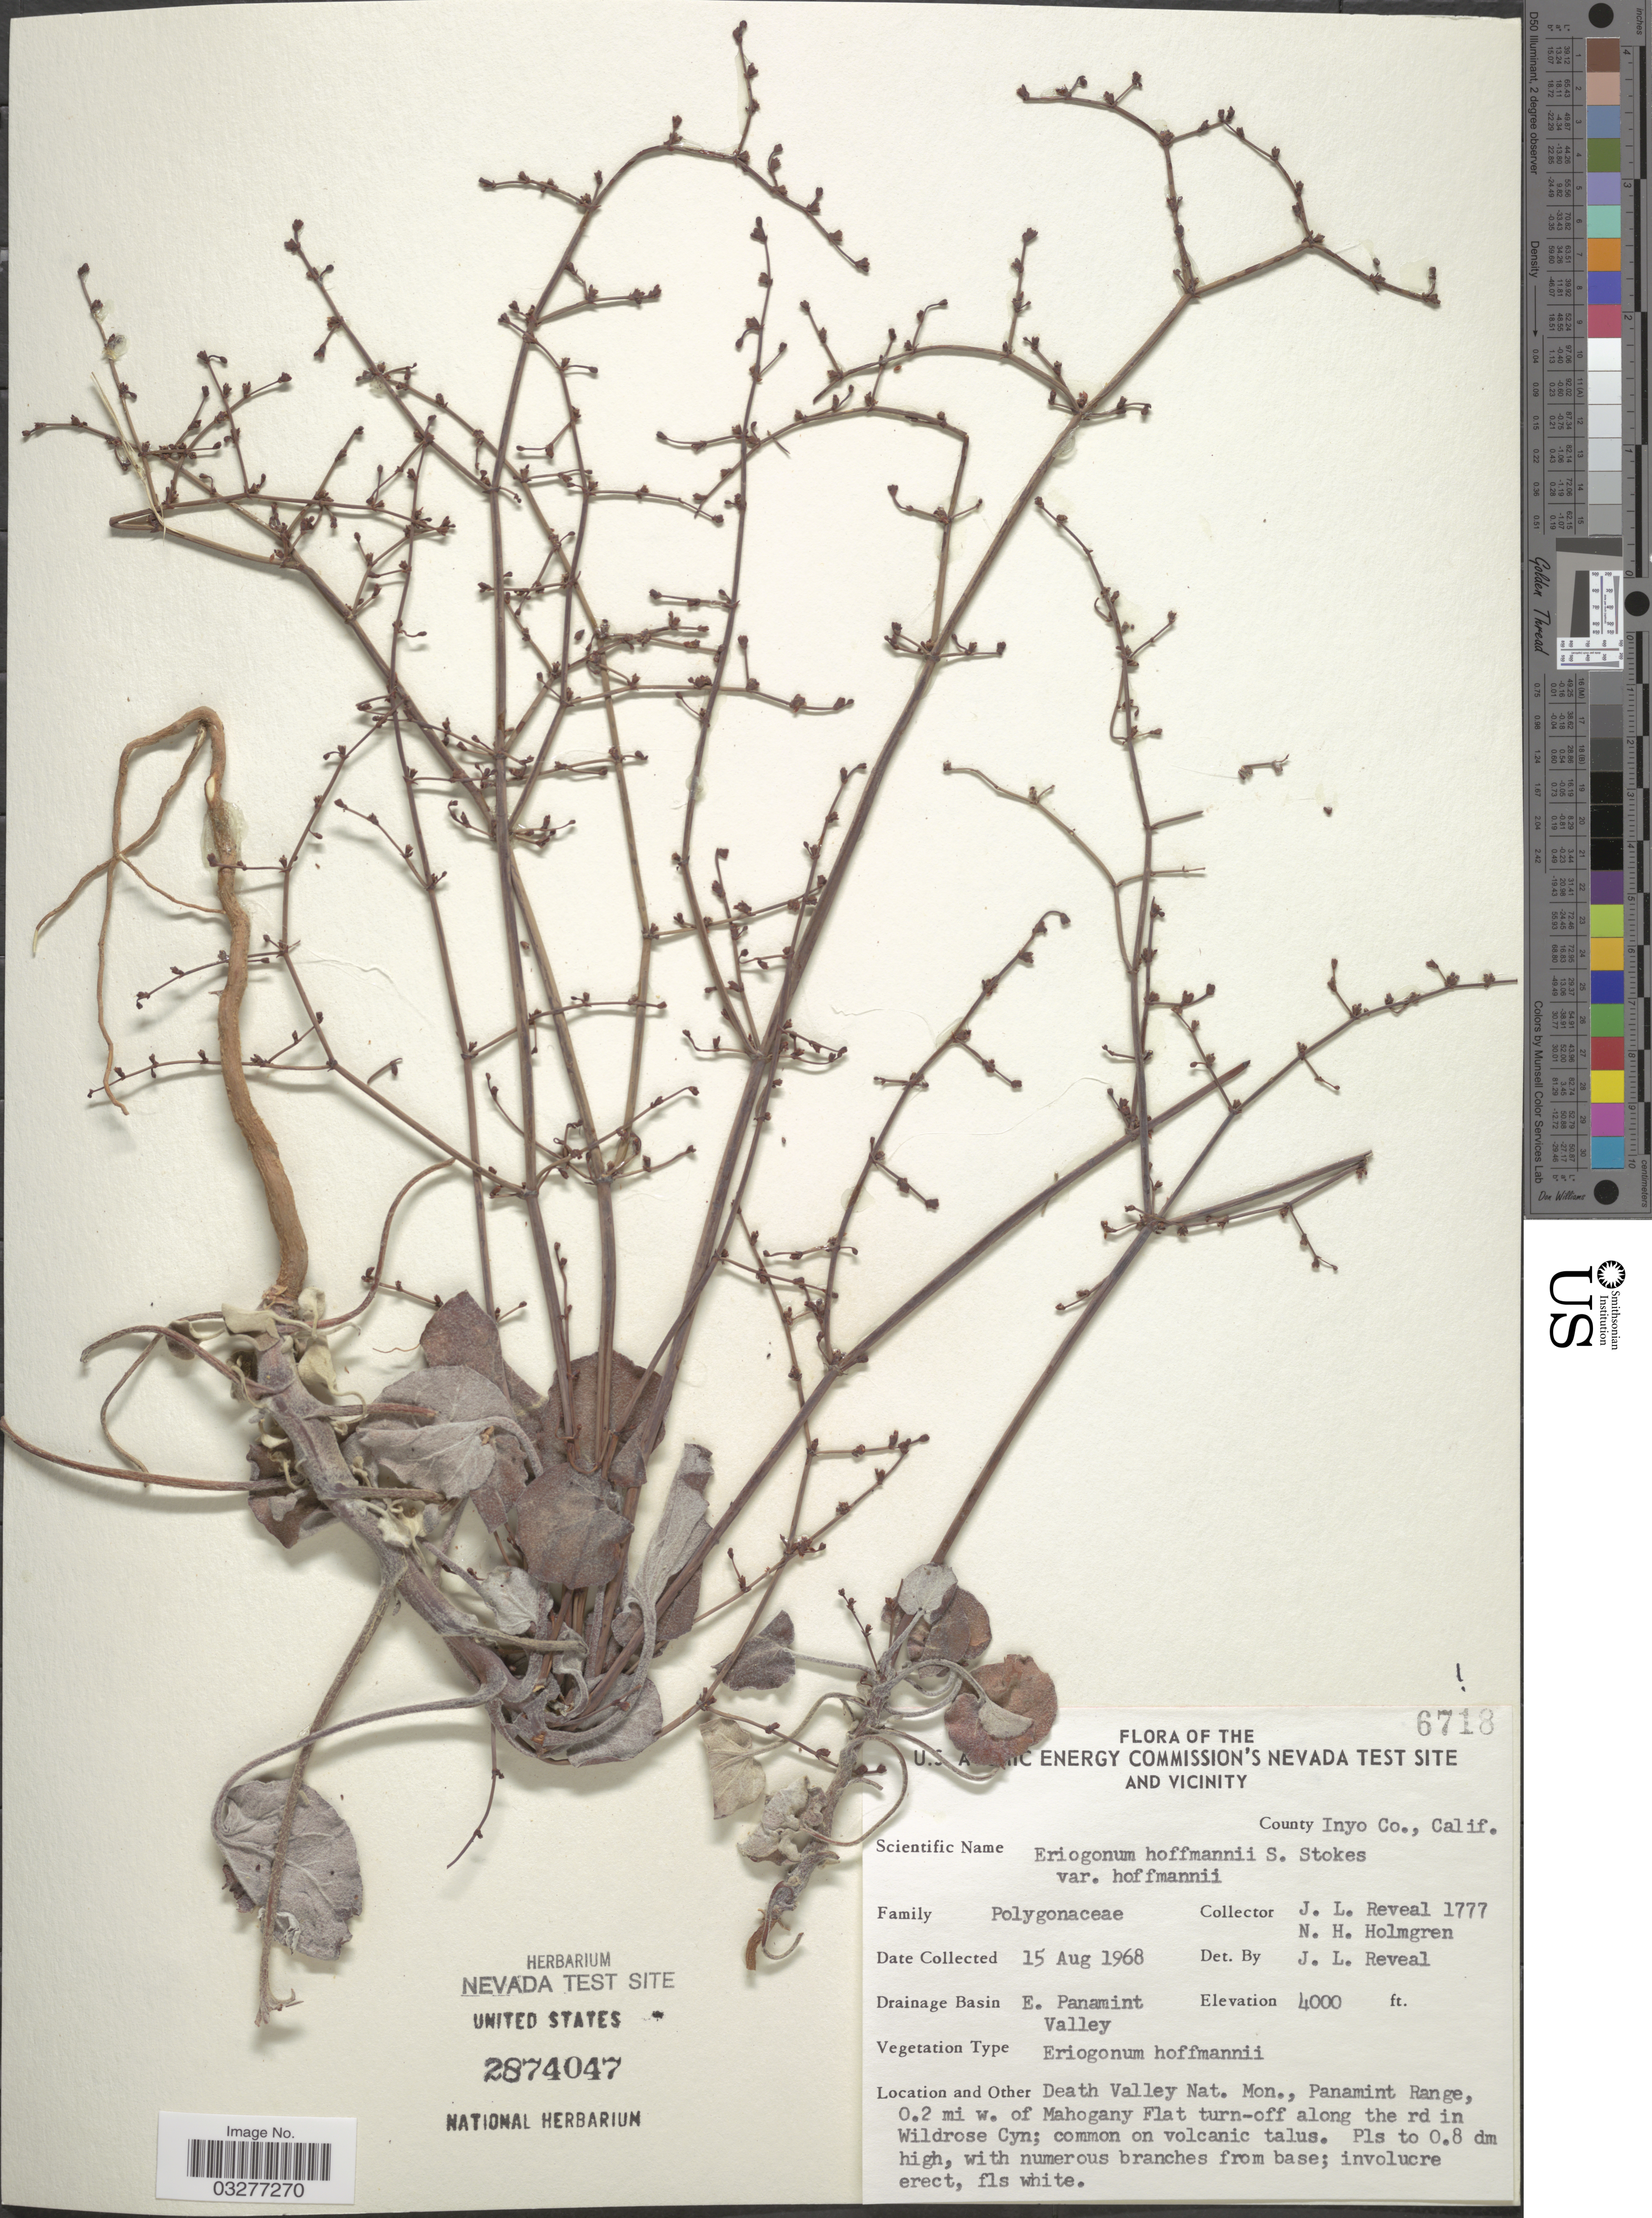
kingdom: Plantae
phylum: Tracheophyta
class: Magnoliopsida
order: Caryophyllales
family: Polygonaceae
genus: Eriogonum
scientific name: Eriogonum hoffmannii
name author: S. Stokes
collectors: J. L. Reveal & N. H. Holmgren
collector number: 1777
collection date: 1968-08-15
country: United States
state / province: California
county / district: Inyo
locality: U.S. Atomic Energy Commission's Nevada Test Site and Vicinity. County Inyo Co. Drainage Basin E. Panamint Valley. Death Valley Nat. Mon., Panamint Range, 0.2 mi w. of Mahogany Flat turn-off along the rd in Wildrose Cyn.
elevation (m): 1219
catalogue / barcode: US 2874047